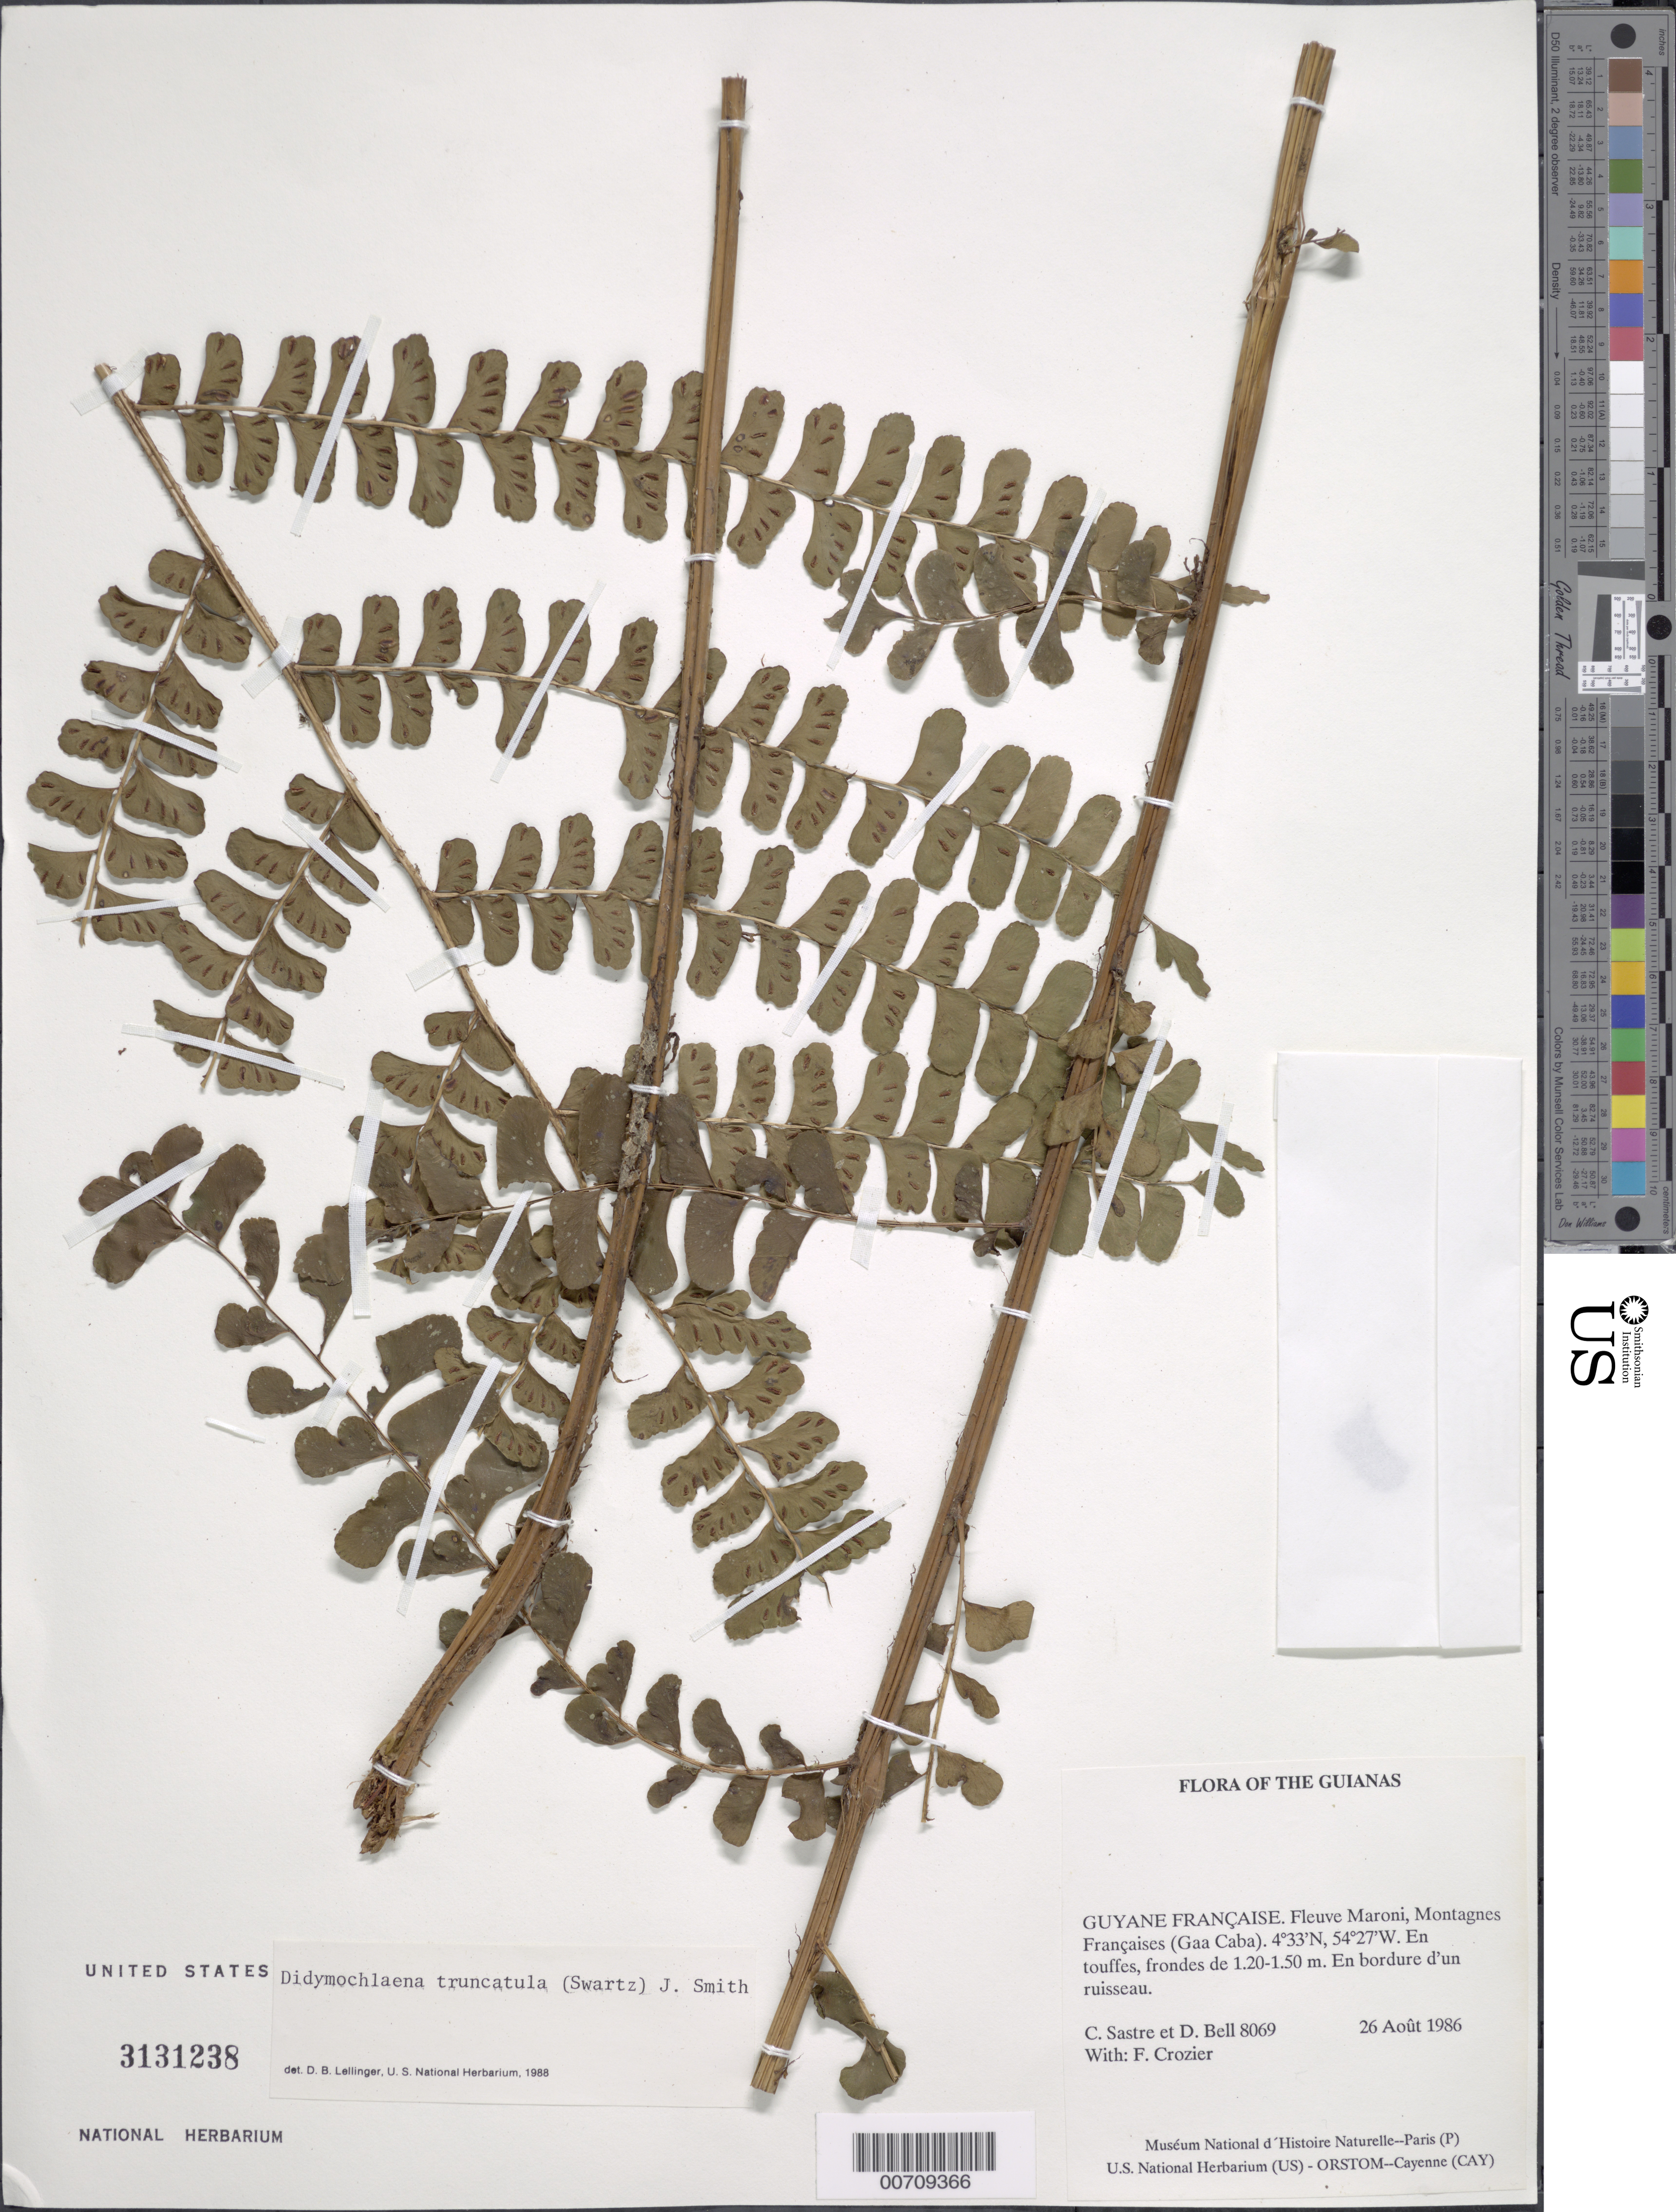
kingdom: Plantae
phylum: Tracheophyta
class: Polypodiopsida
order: Polypodiales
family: Didymochlaenaceae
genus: Didymochlaena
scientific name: Didymochlaena truncatula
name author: (Sw.) J. Sm.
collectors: C. H. L. Sastre, D. A. Bell & F. Crozier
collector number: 8069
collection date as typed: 26 August 1986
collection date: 1986-08-26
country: French Guiana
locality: Fleuve Maroni, Montagnes Françaises (Gaa Caba)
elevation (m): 450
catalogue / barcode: US 3131238